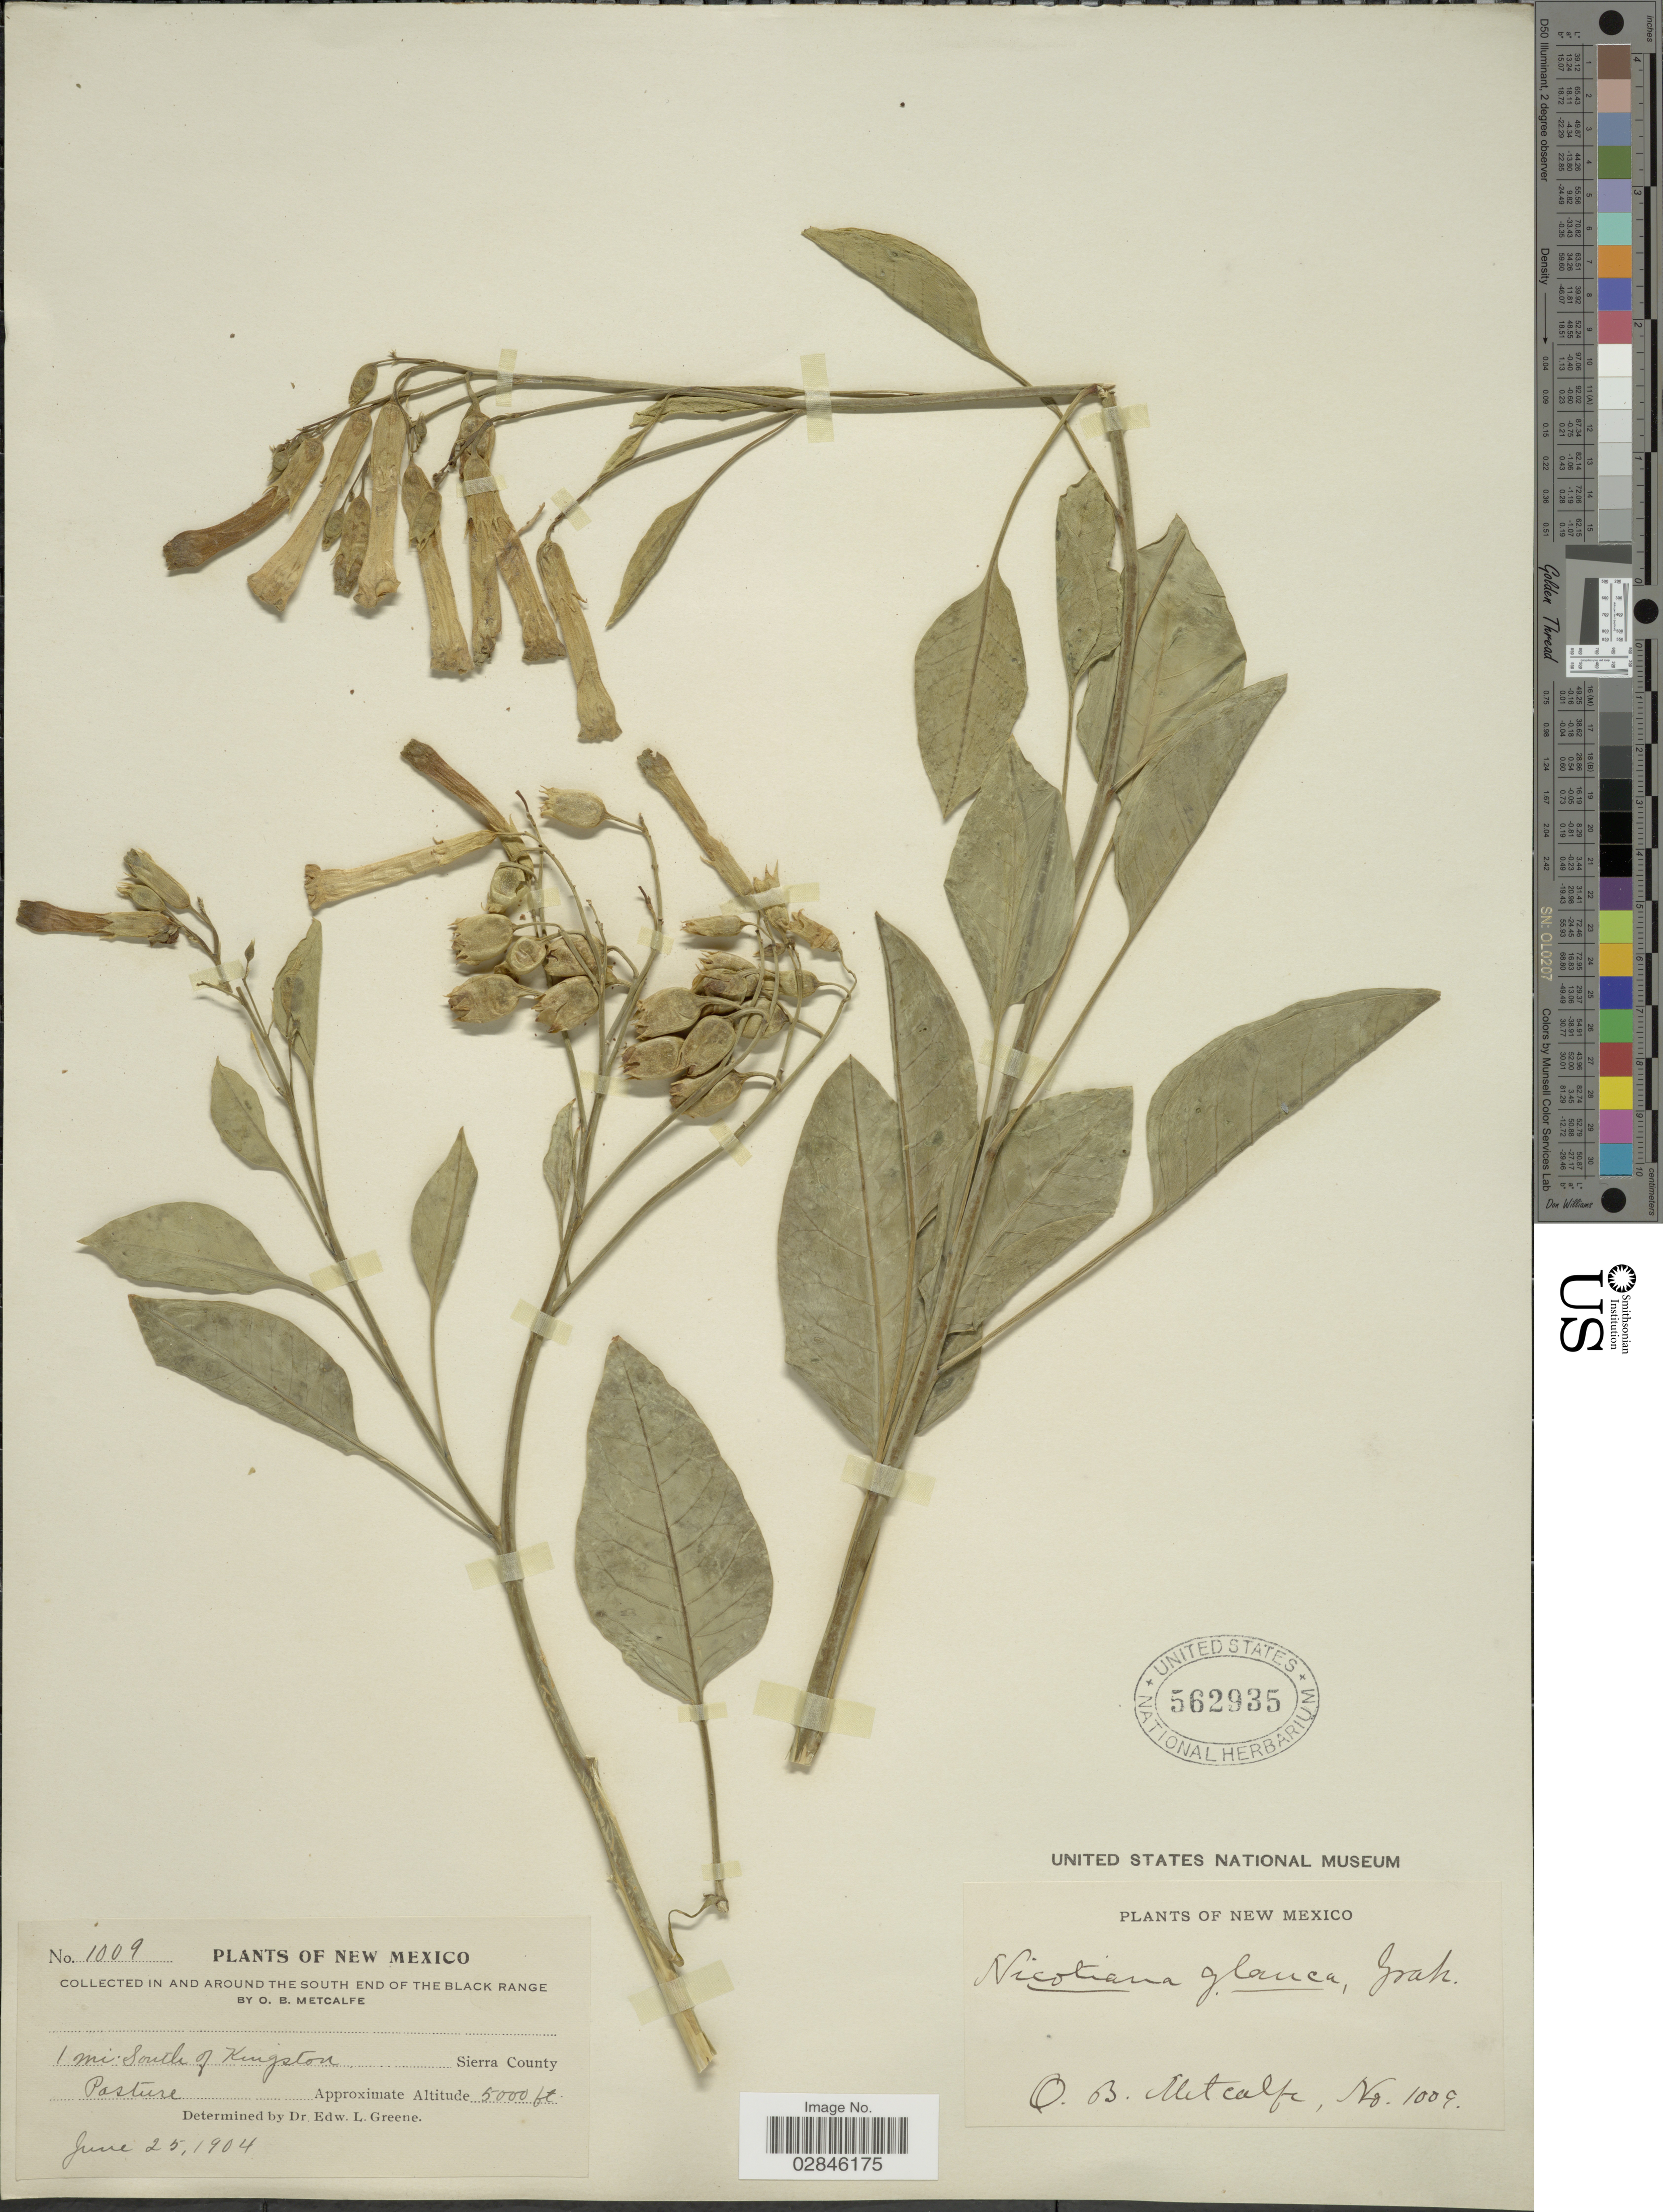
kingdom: Plantae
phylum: Tracheophyta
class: Magnoliopsida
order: Solanales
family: Solanaceae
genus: Nicotiana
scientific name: Nicotiana glauca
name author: Graham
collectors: O. B. Metcalfe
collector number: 1009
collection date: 1904-06-25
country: United States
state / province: New Mexico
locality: In and around the South end of the Black Range, 1 mi. South of Kingston. Sierra County.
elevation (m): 1524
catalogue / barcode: US 562935